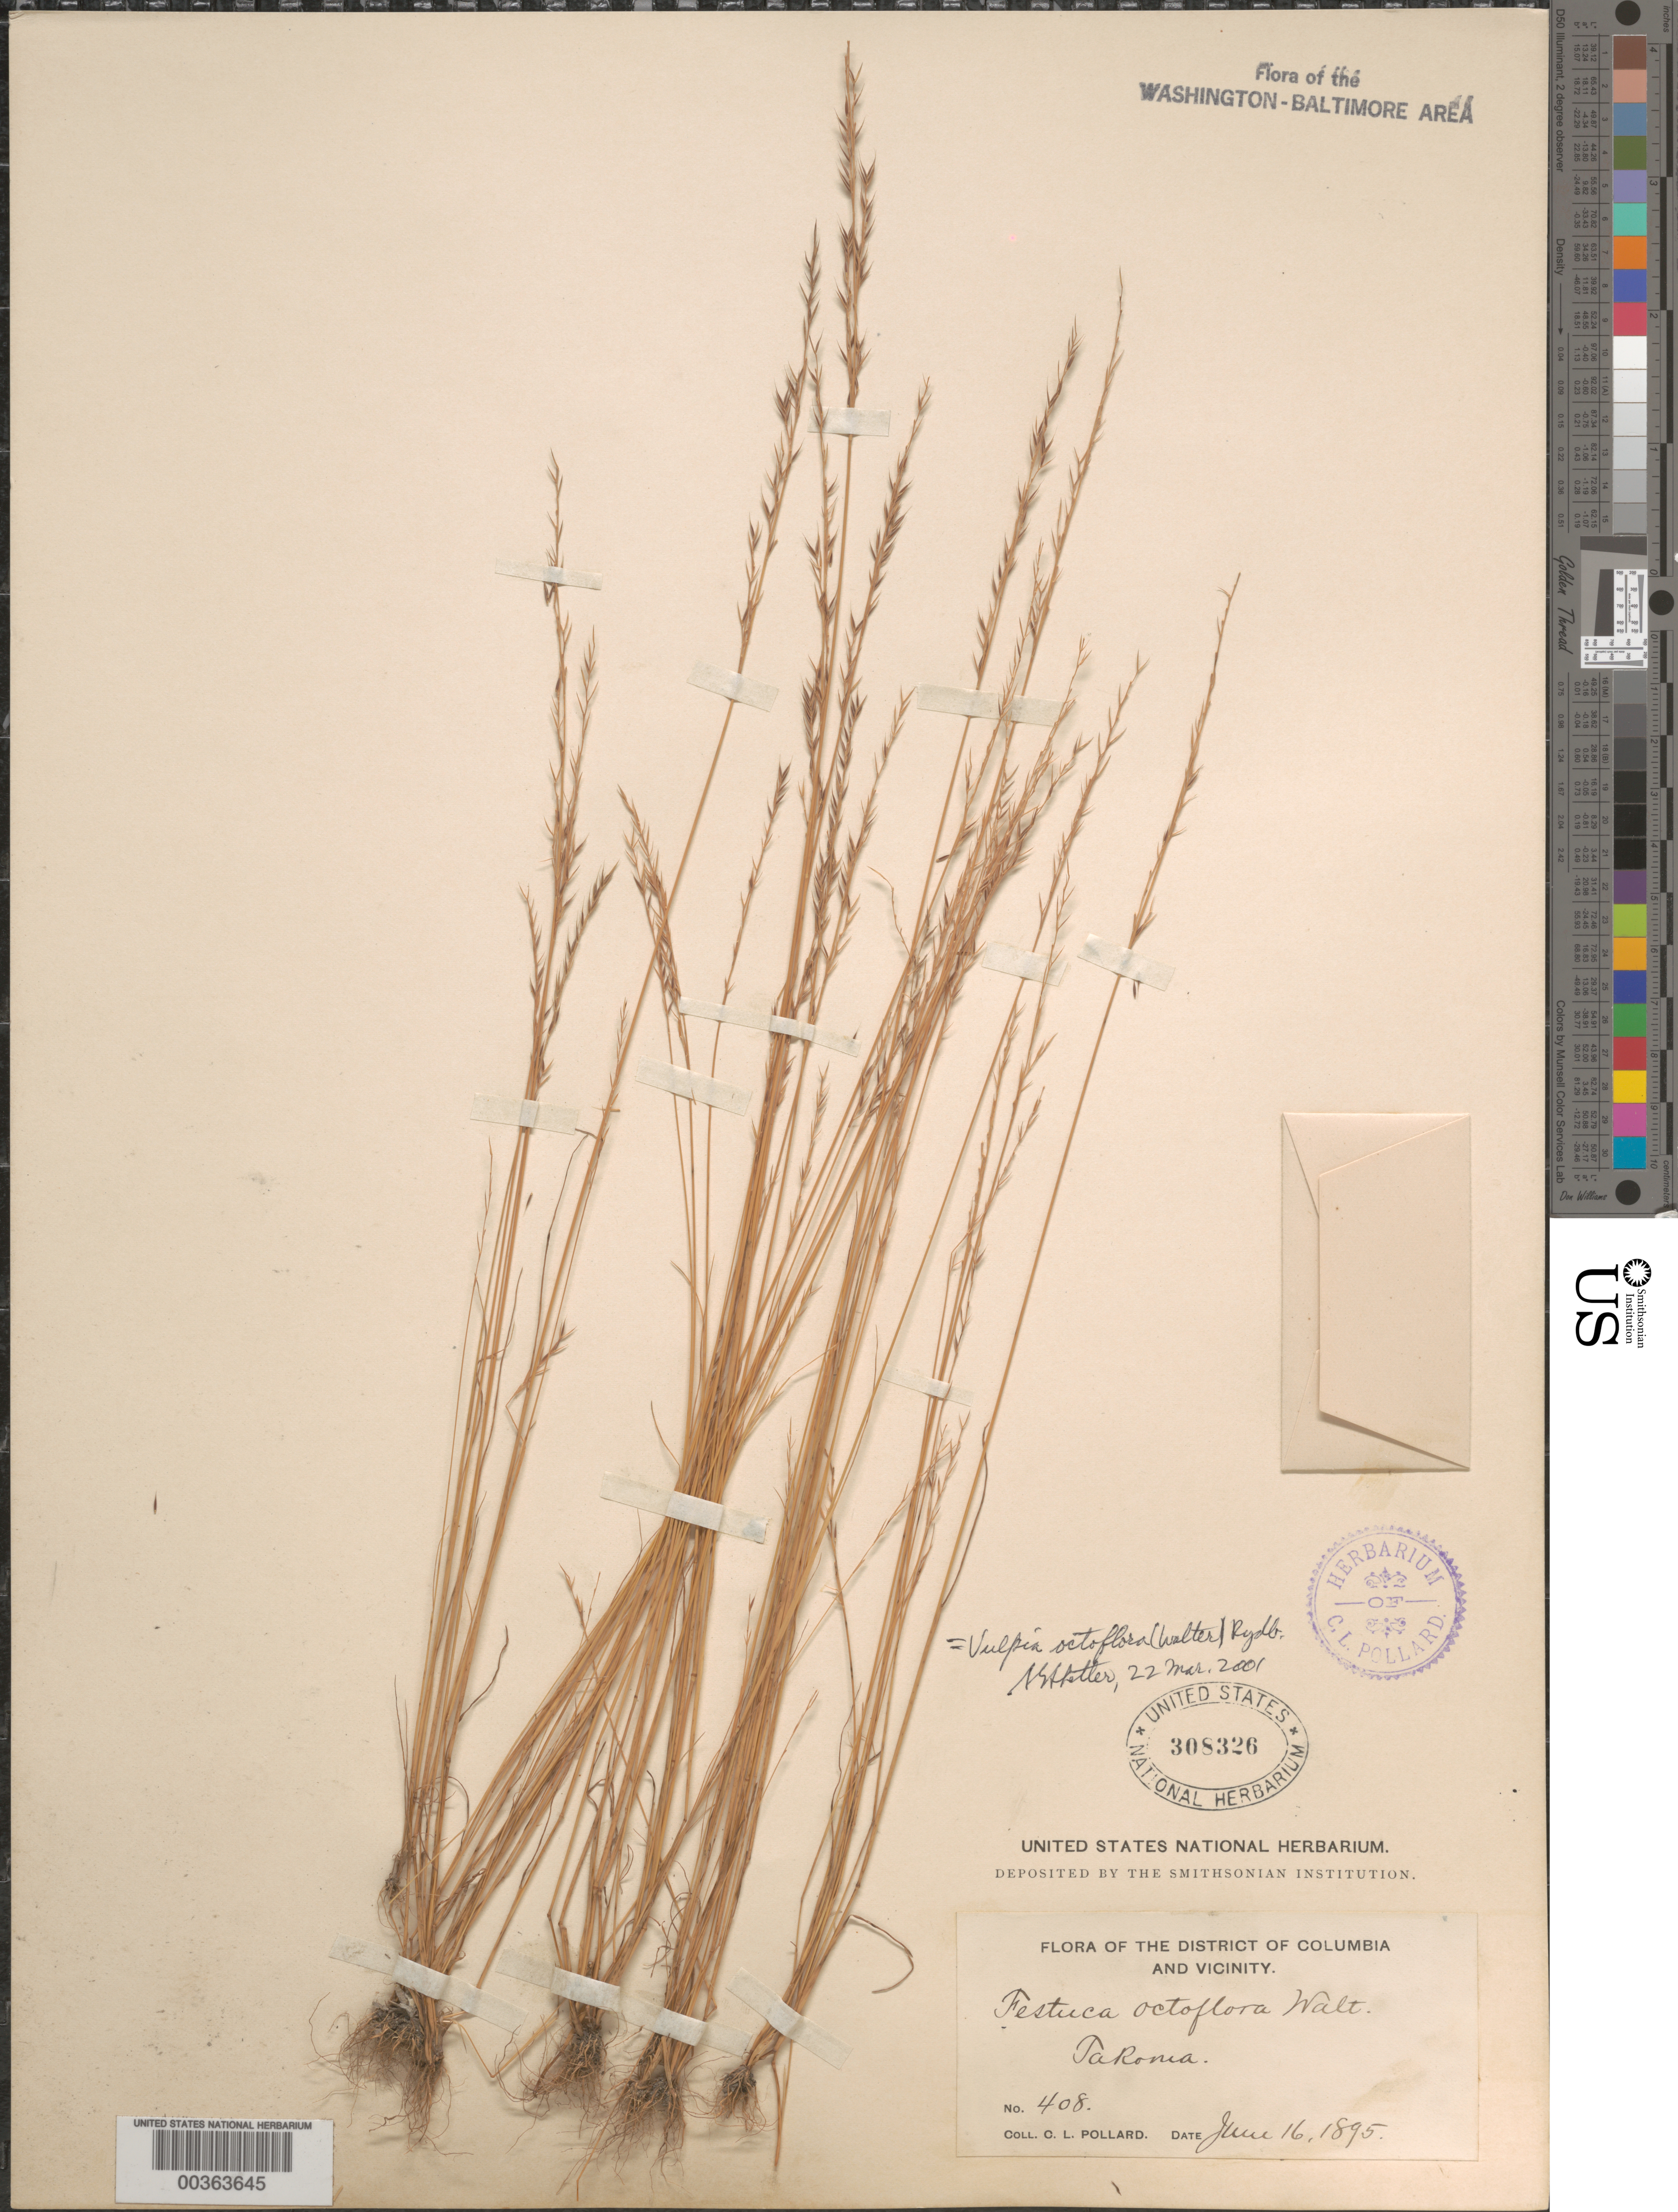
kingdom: Plantae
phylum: Tracheophyta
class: Liliopsida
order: Poales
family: Poaceae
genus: Vulpia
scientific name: Vulpia octoflora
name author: (Walter) Rydb.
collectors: C. L. Pollard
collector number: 408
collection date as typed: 16 Jun 1895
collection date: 1895-06-16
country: United States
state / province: Maryland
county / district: Montgomery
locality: Takoma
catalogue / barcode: US 308326